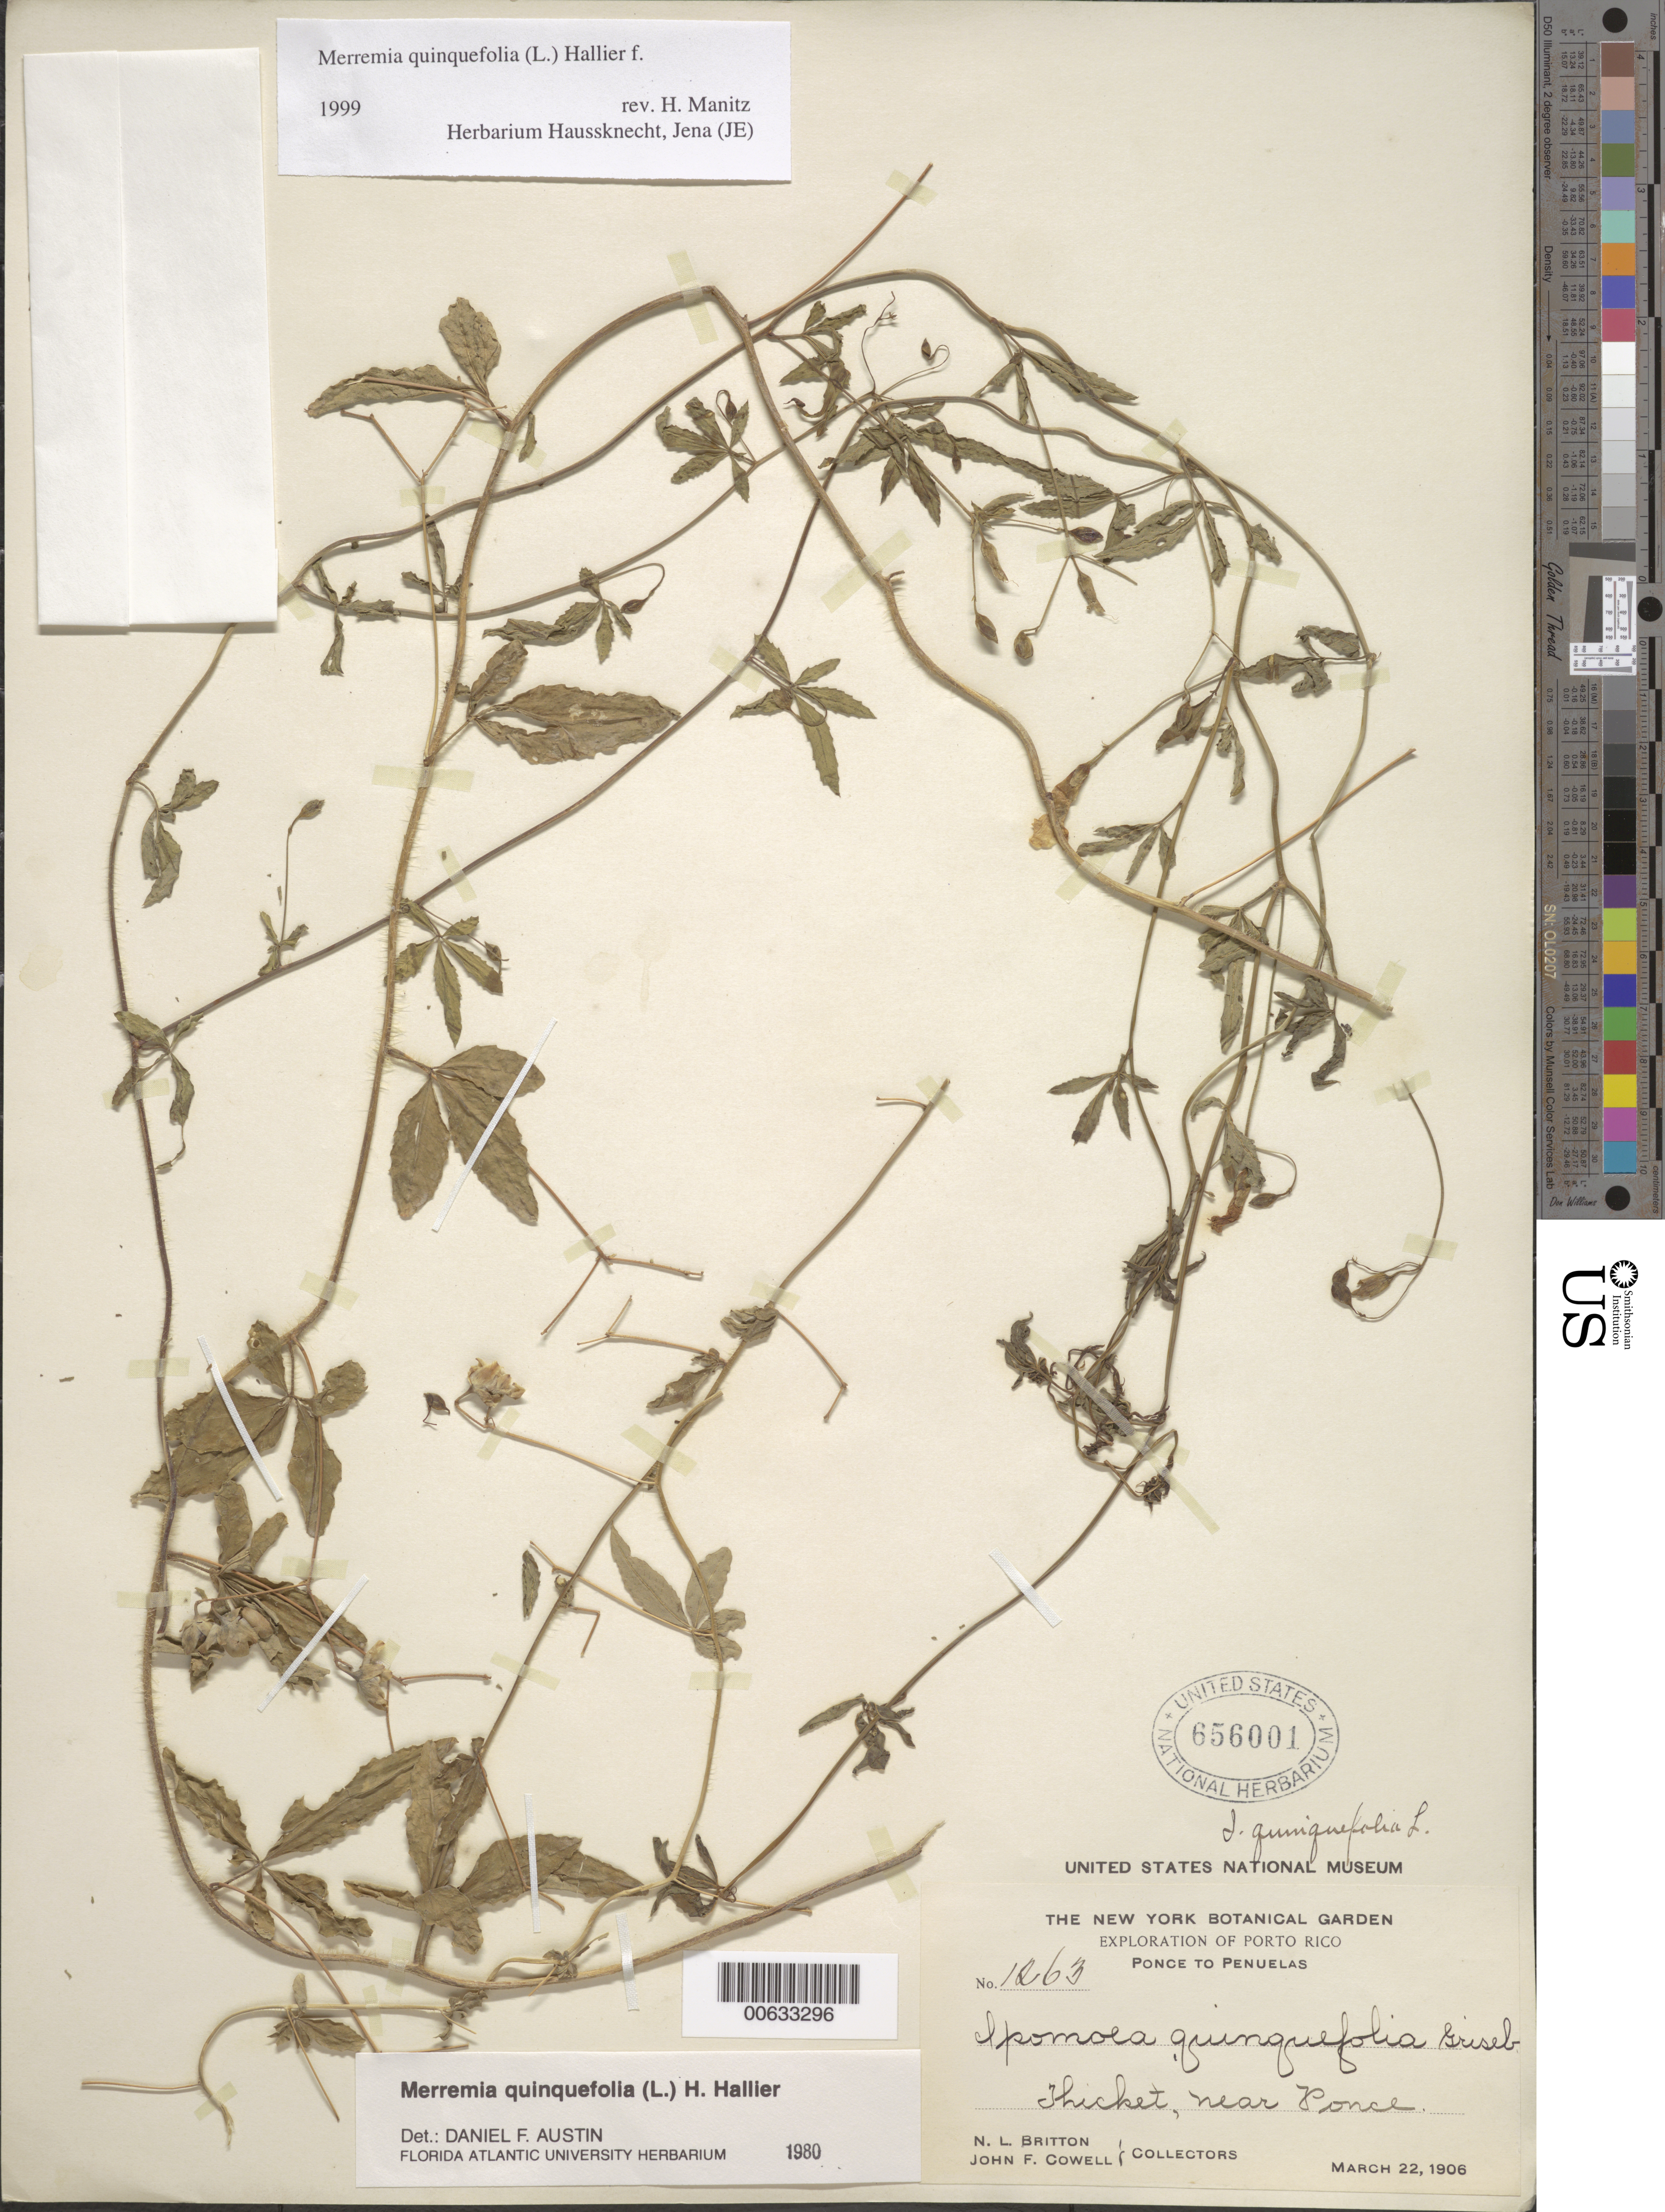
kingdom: Plantae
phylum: Tracheophyta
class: Magnoliopsida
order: Solanales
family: Convolvulaceae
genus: Distimake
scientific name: Distimake quinquefolius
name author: (L.) A. R. Simões & Staples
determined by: Strong, Mark T., (BOT), Smithsonian Institution - National Museum of Natural History (UNITED STATES)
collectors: N. Britton & J. F. Cowell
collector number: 1263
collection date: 1906-03-22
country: Puerto Rico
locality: Porto Rico, Pone to Penuelas, near Ponce.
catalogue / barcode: US 656001